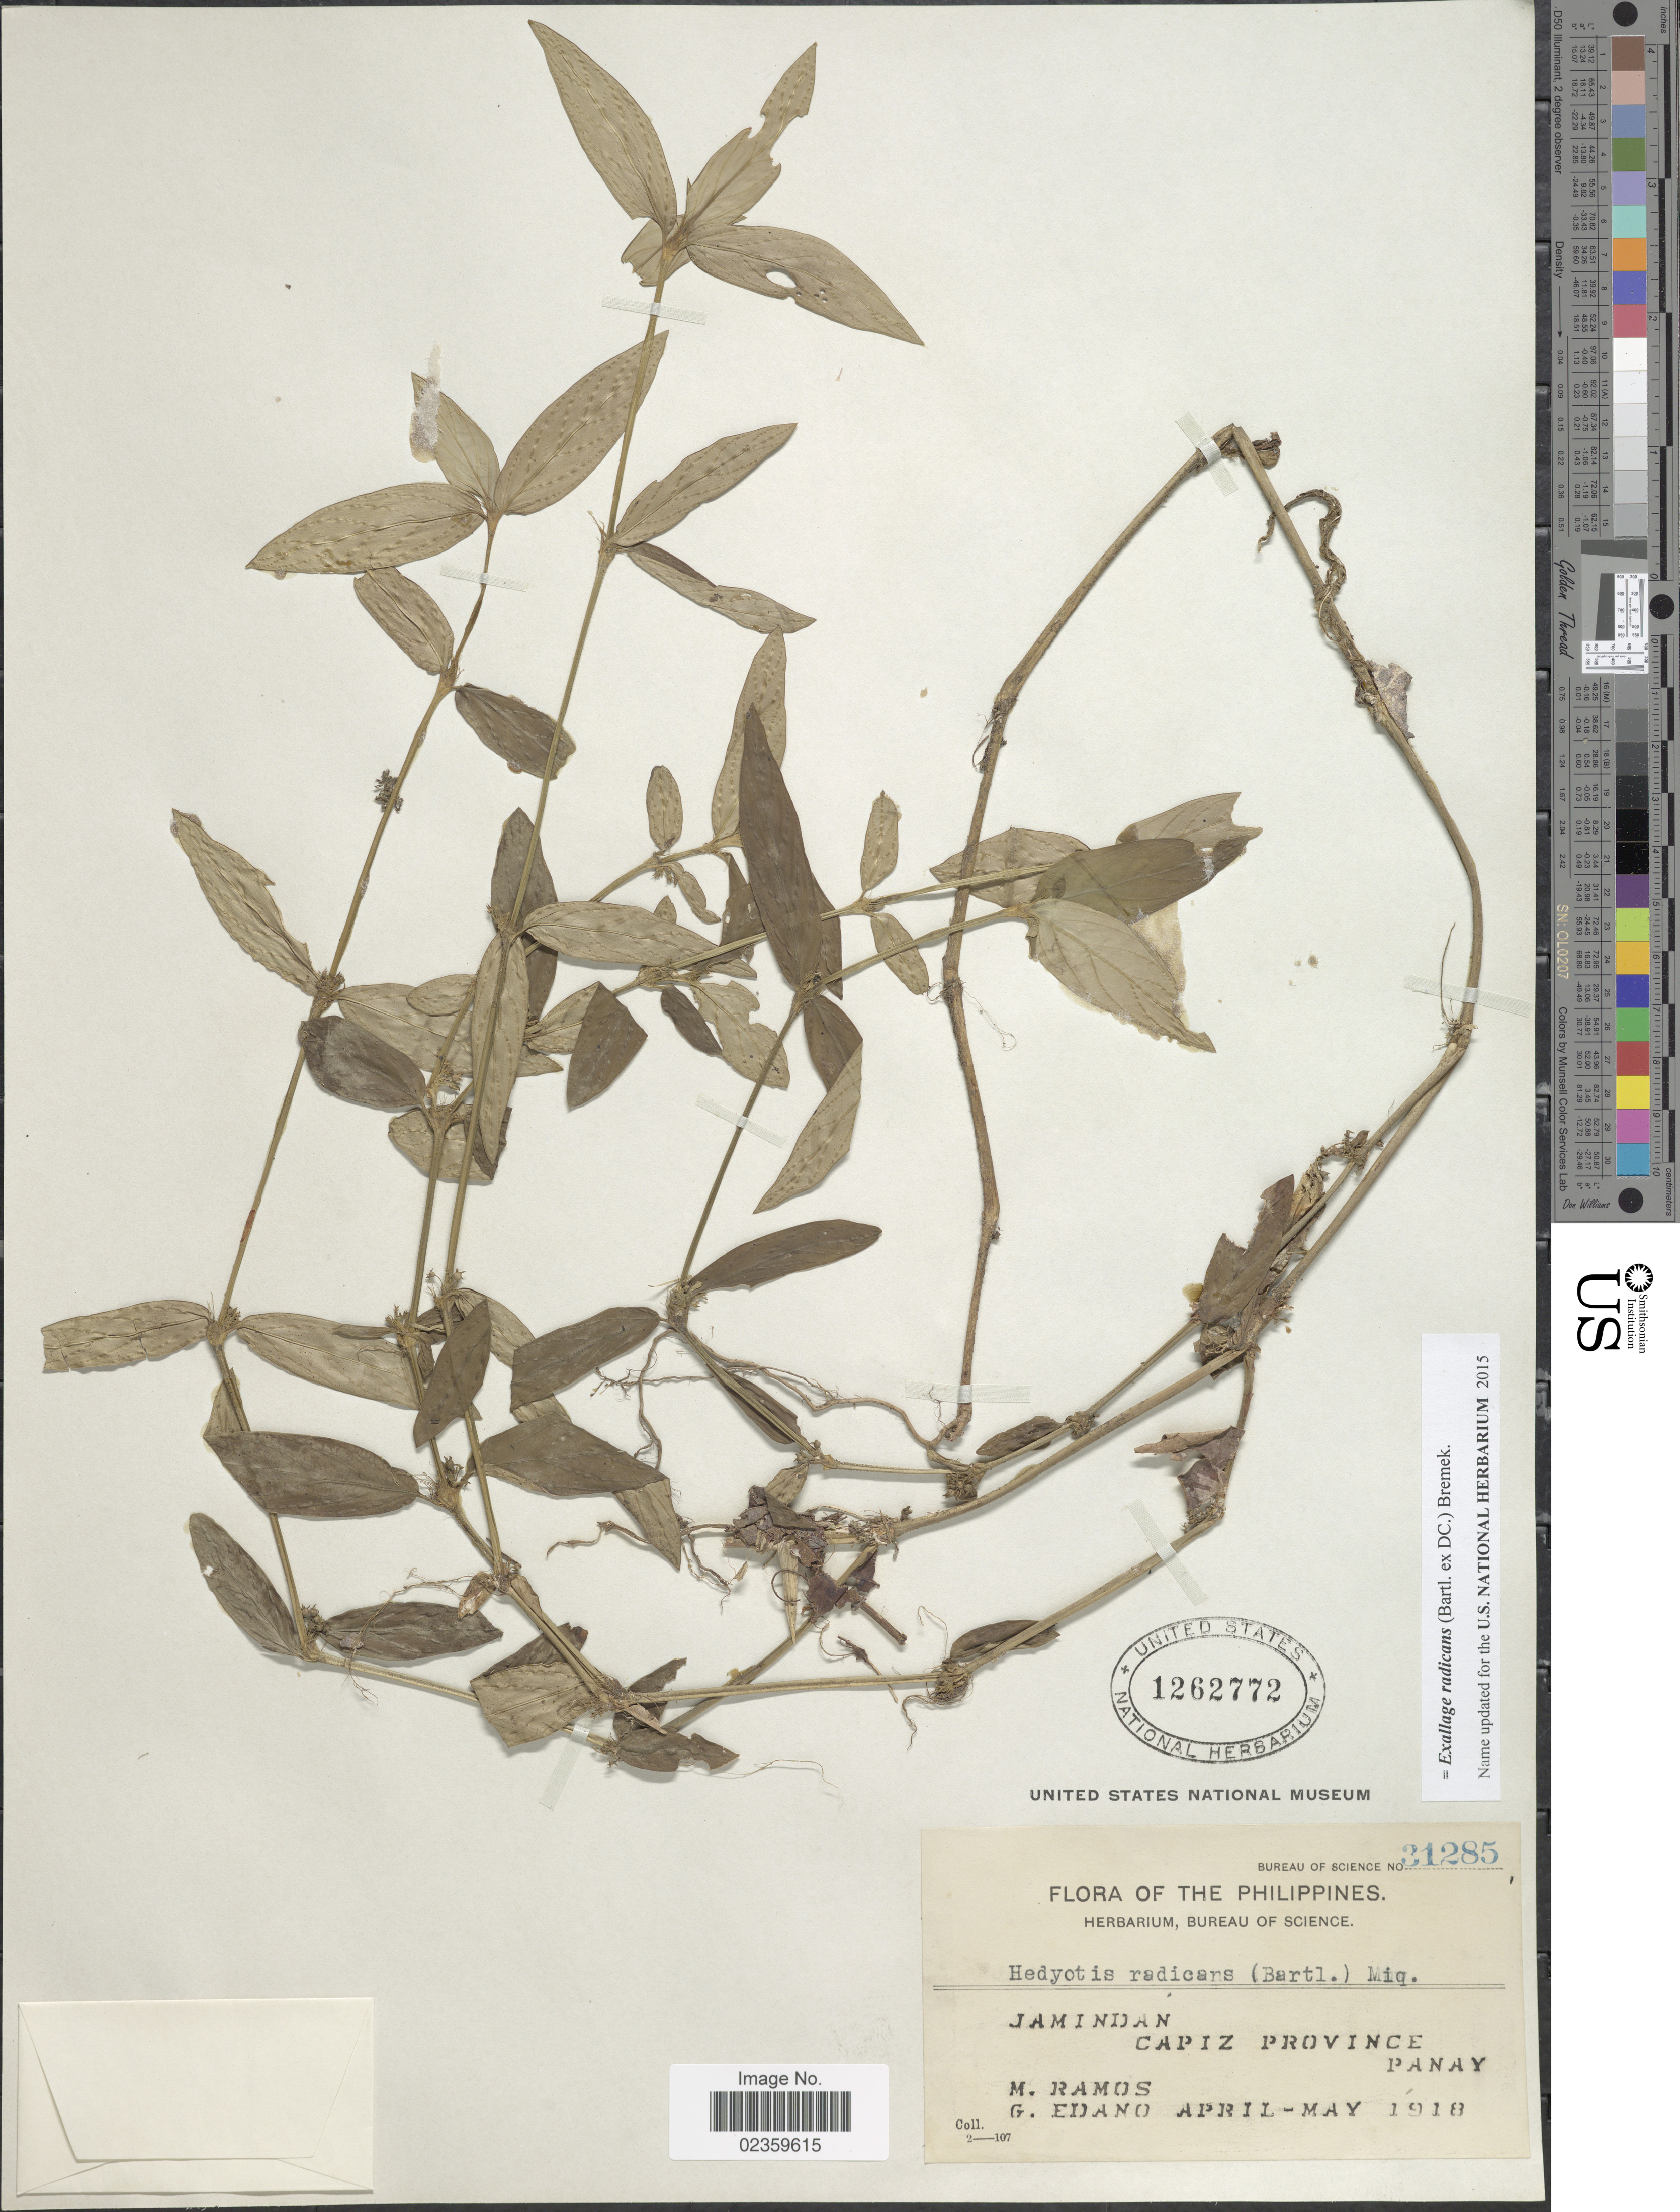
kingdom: Plantae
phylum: Tracheophyta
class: Magnoliopsida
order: Gentianales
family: Rubiaceae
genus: Exallage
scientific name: Exallage radicans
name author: (Bartl. ex DC.) Bremek.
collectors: M. Ramos & G. Edaño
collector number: Bureau of Science 31285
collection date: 1918-04/1918-05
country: Philippines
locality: Jamindan. Capiz Province. Panay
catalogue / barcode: US 1262772